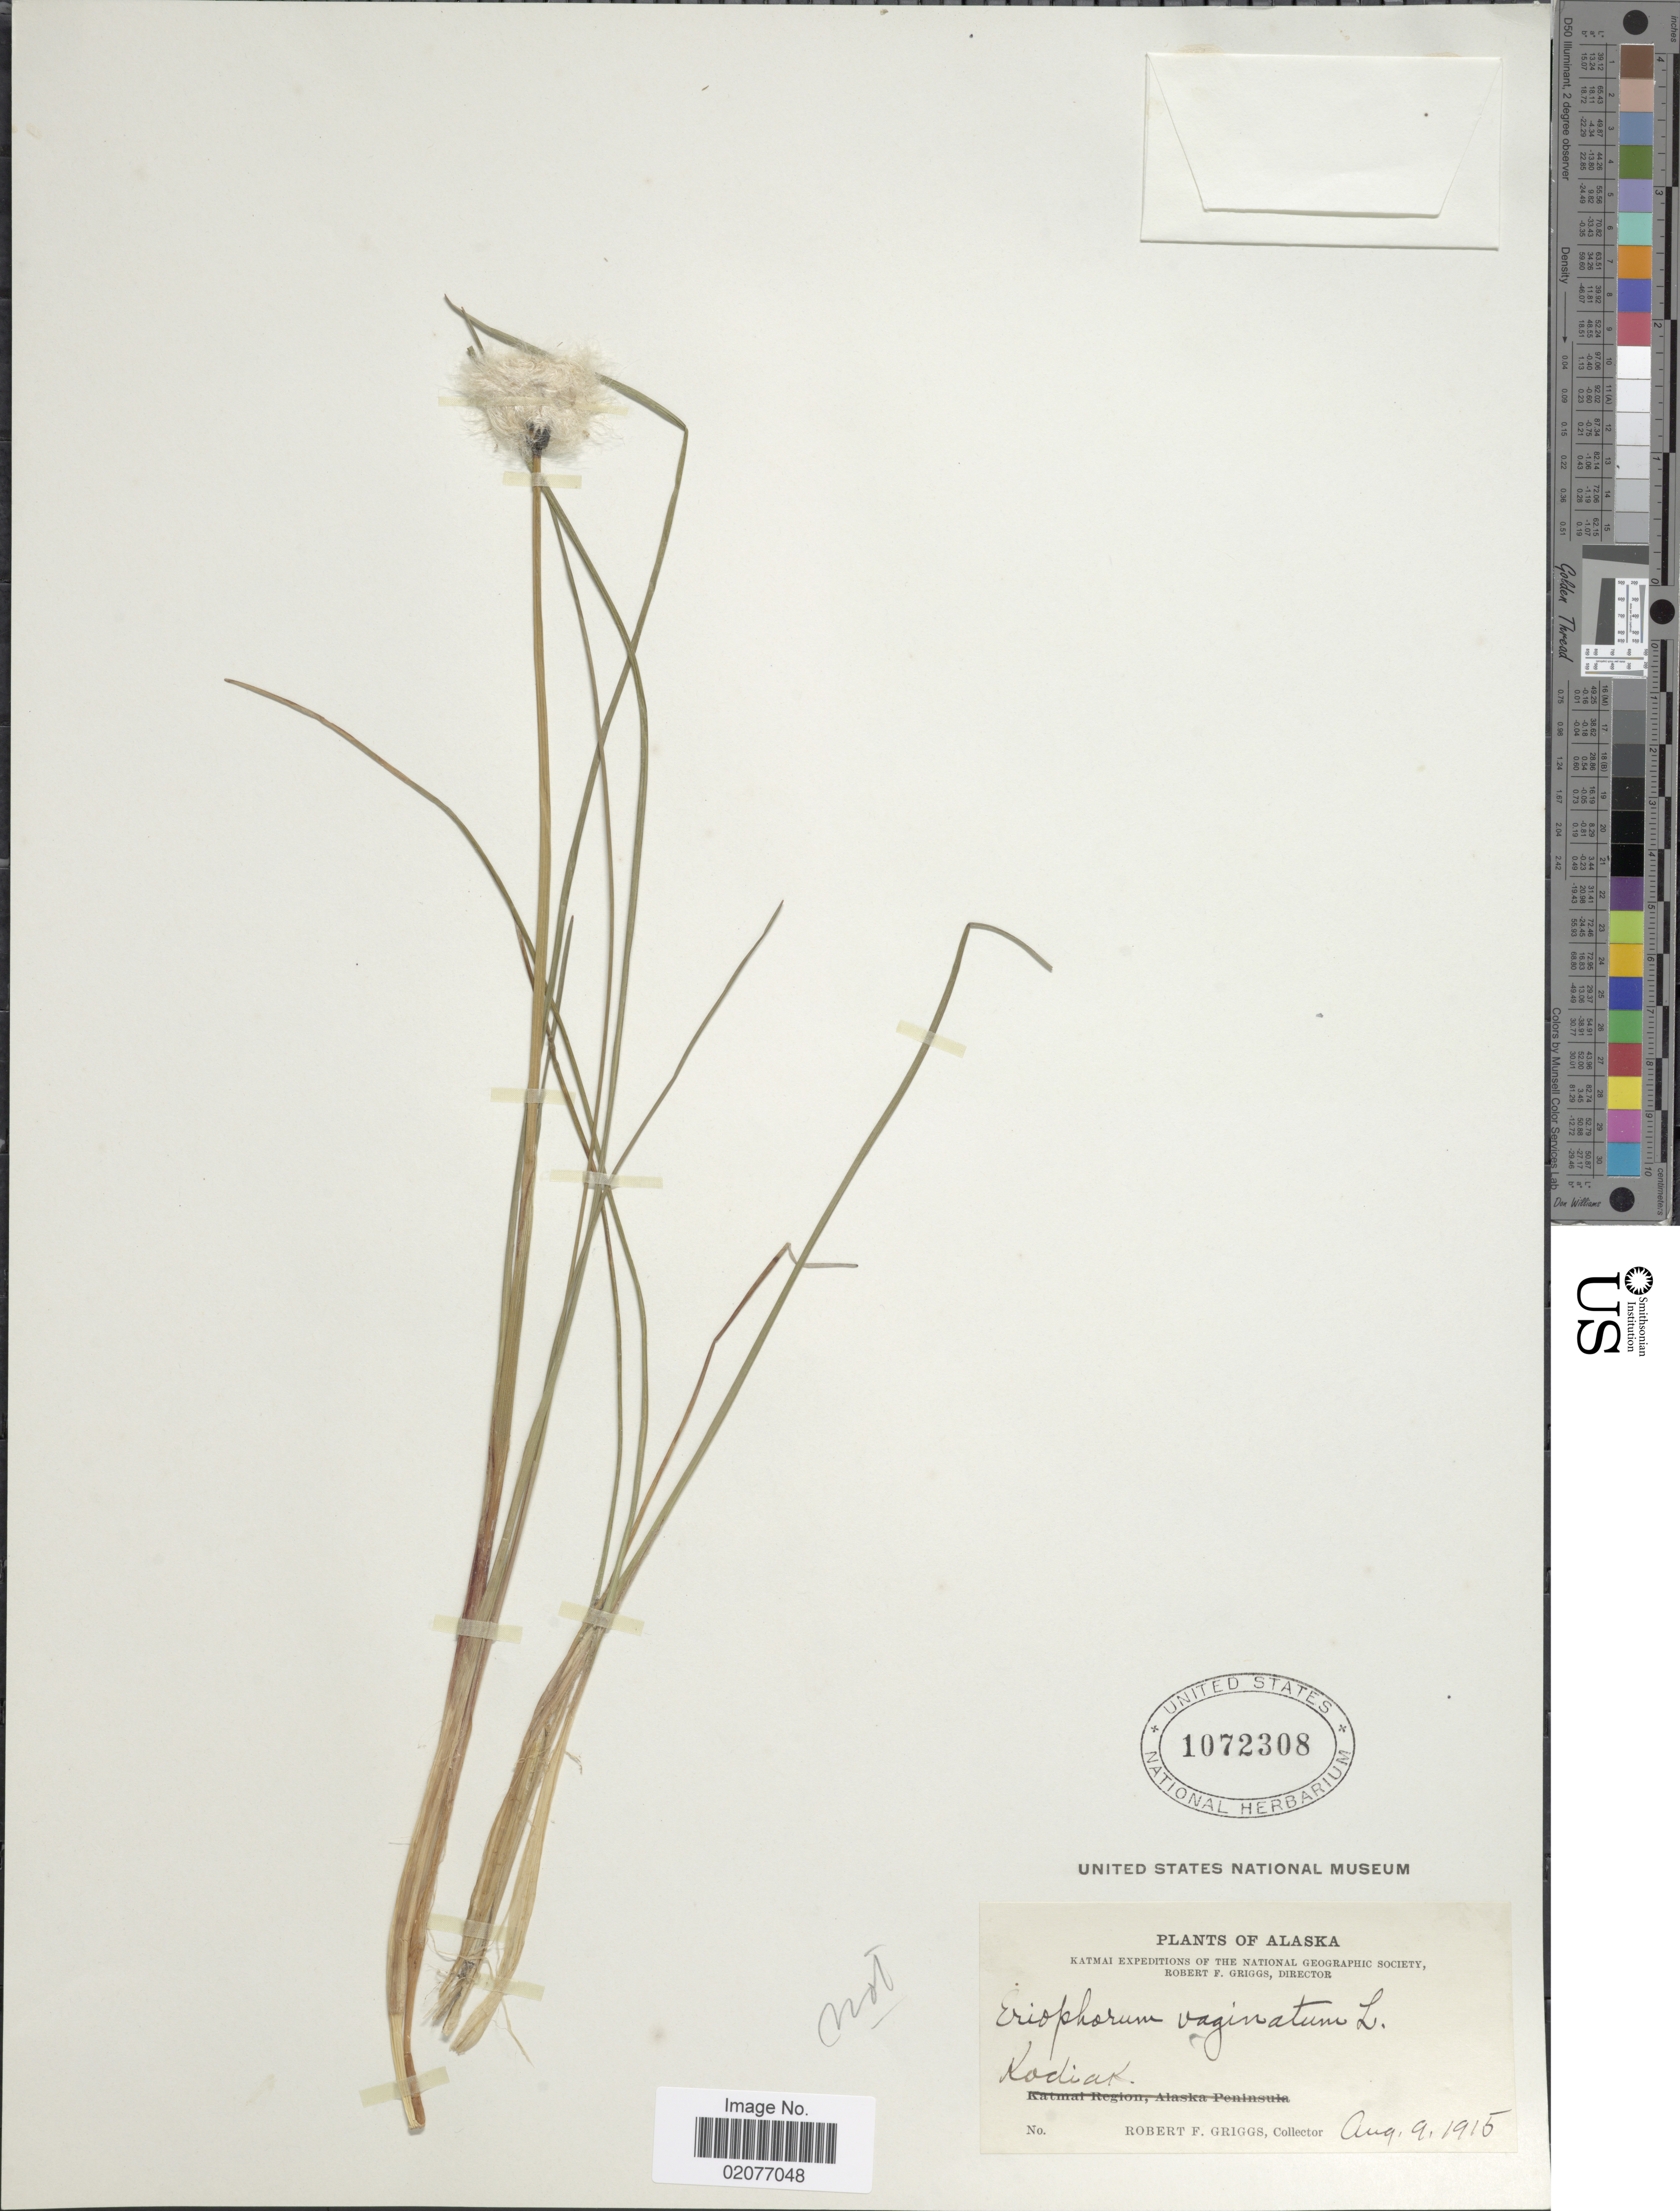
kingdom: Plantae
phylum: Tracheophyta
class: Liliopsida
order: Poales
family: Cyperaceae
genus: Eriophorum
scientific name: Eriophorum x medium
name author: Andersson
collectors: R. F. Griggs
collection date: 1915-08-09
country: United States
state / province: Alaska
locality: Kodiak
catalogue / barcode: US 1072308